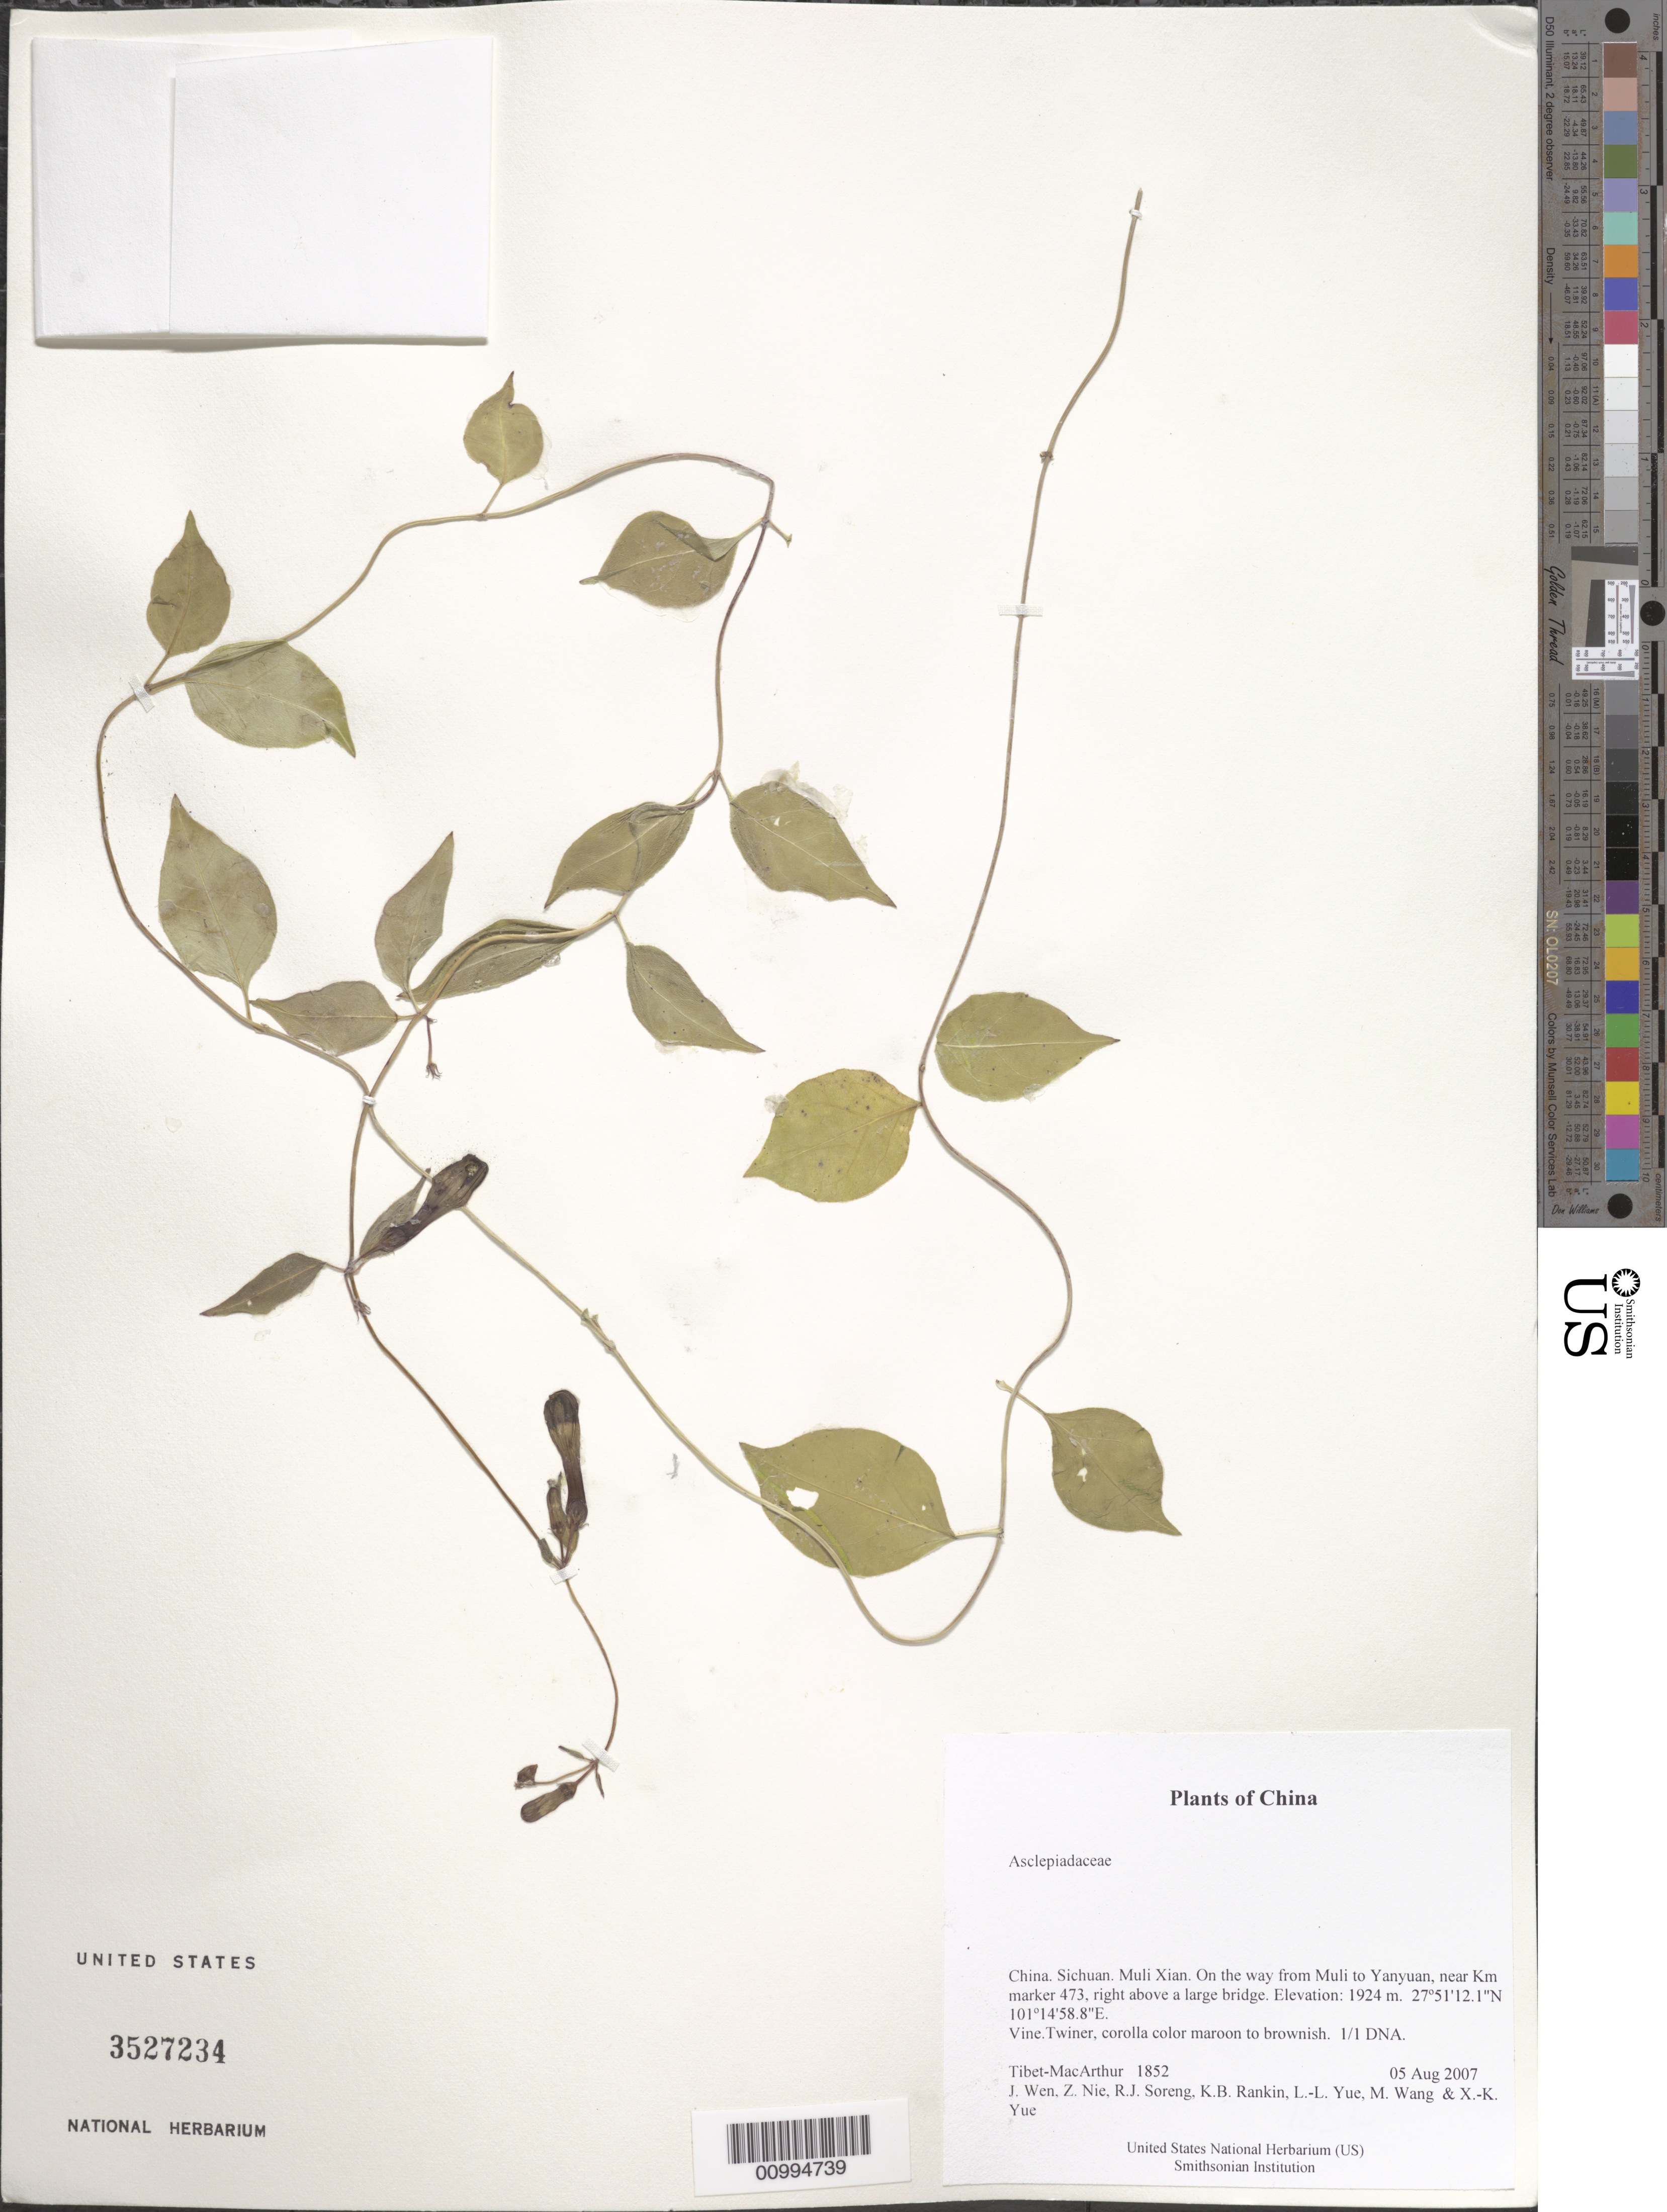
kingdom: Plantae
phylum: Tracheophyta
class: Magnoliopsida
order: Gentianales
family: Apocynaceae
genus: Matelea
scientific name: Matelea stenopetala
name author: Sandwith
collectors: Tibet-MacArthur, J. Wen, Z. Nie, R. J. Soreng, K. Rankin, L. Yue, M. Wang & X. Yue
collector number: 1852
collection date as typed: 05 Aug 2007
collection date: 2007-08-05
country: China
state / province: Sichuan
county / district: Muli Xian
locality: On the way from Muli to Yanyuan, near Km marker 473, right above a large bridge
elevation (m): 1924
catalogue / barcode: US 3527234